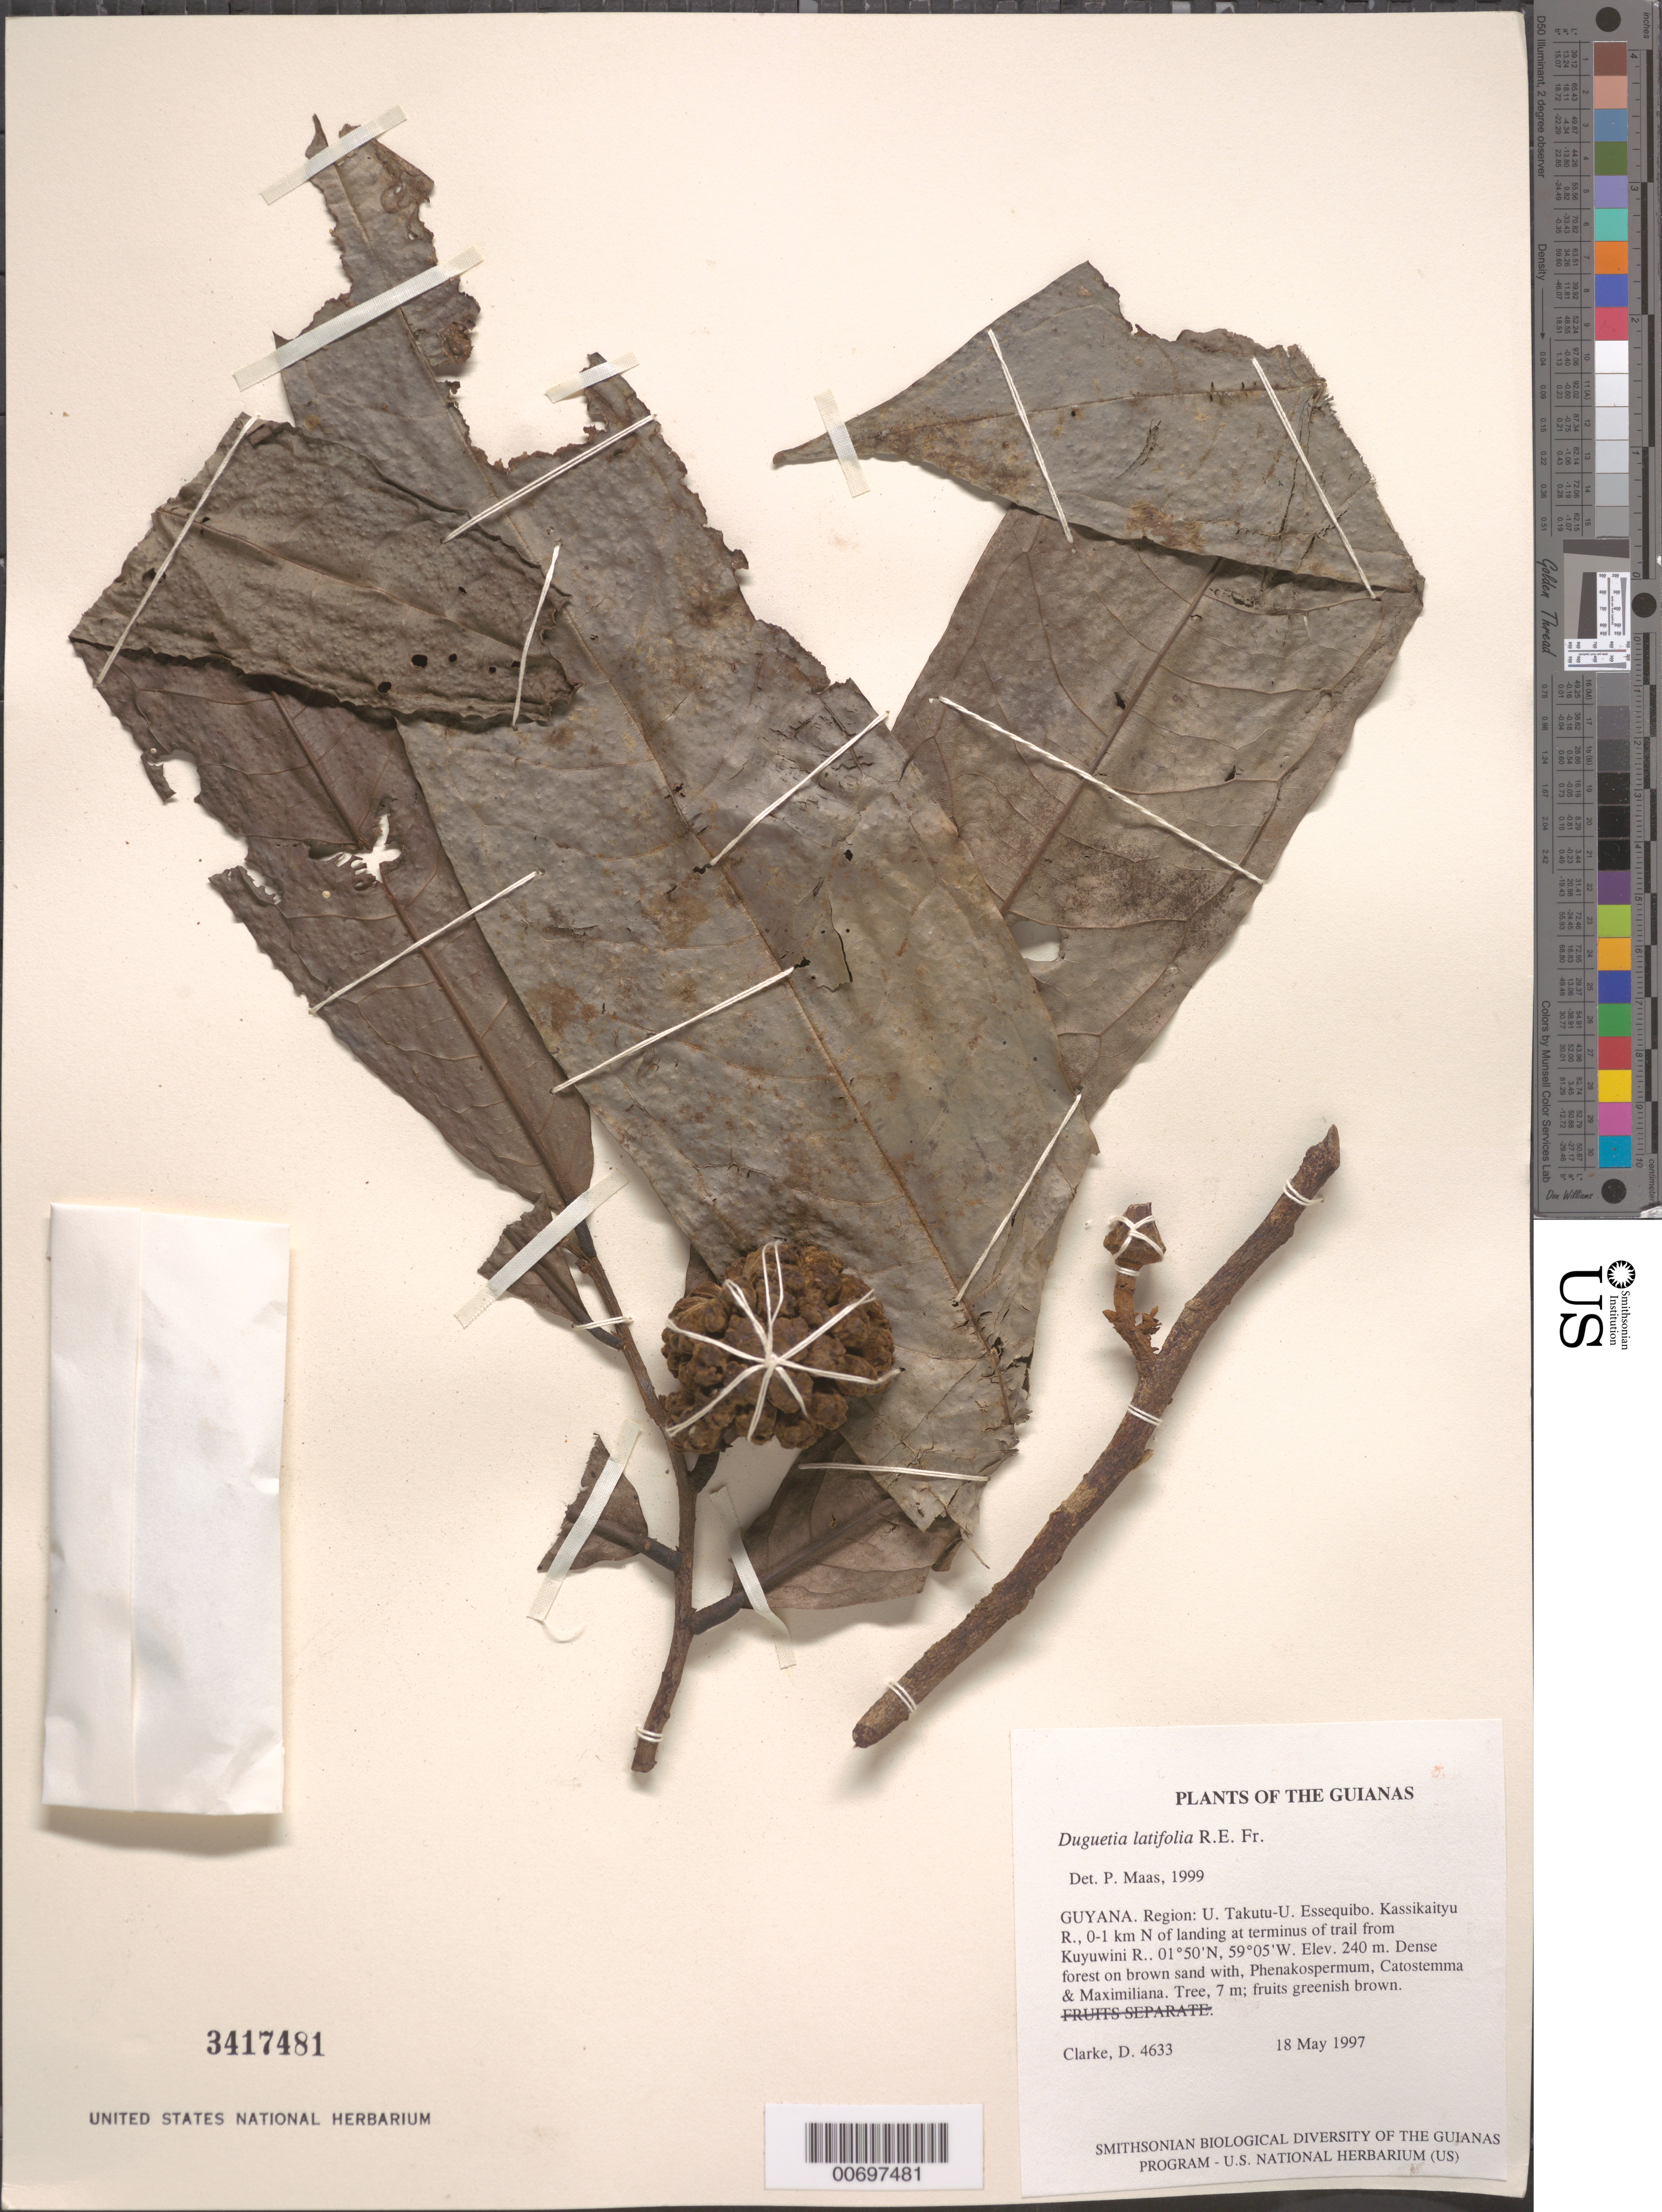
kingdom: Plantae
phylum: Tracheophyta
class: Magnoliopsida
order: Magnoliales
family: Annonaceae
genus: Duguetia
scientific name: Duguetia latifolia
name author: R.E. Fr.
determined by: Maas, Paul J. M.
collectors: H. D. Clarke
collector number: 4633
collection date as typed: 18 May 1997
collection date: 1997-05-18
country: Guyana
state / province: U. Takutu-U. Essequibo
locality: Kassikaityu R., 0-1 km N of landing at terminus of trail from Kuyuwini R.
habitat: Dense forest on brown sand with, Phenakospermum, Catostemma & Maximiliana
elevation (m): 240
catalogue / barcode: US 3417481